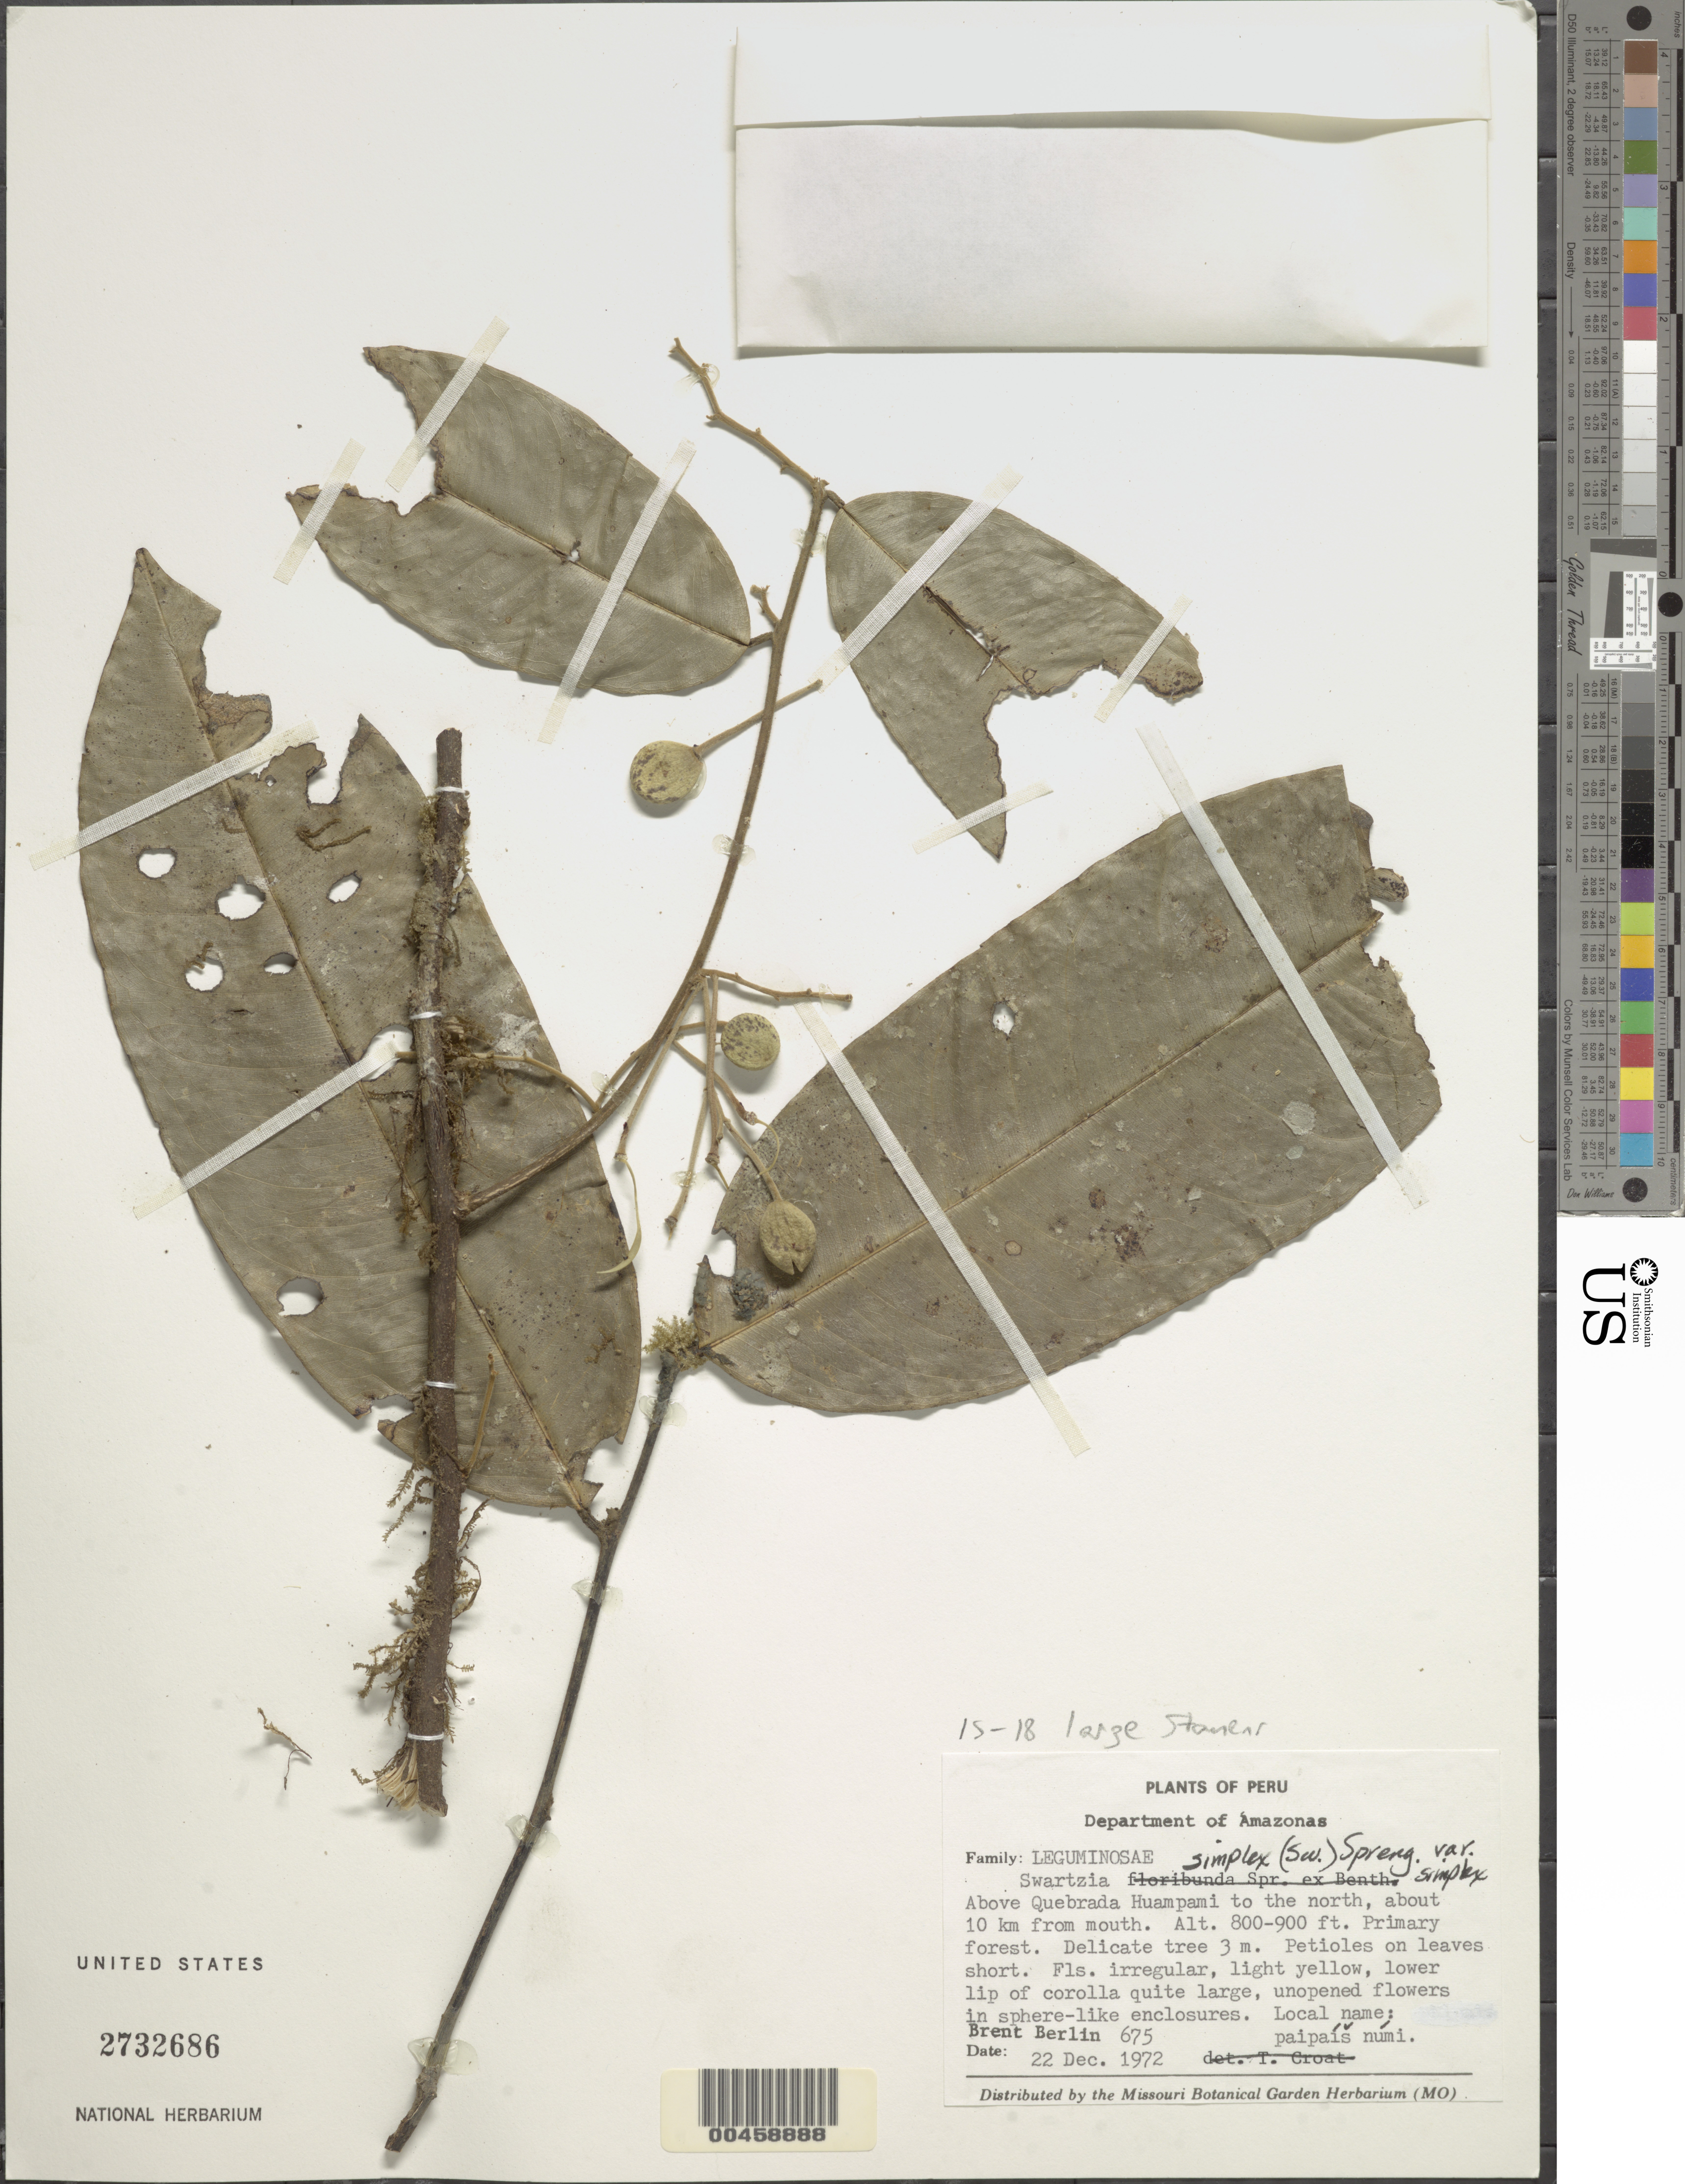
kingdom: Plantae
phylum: Tracheophyta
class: Magnoliopsida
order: Fabales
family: Fabaceae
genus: Swartzia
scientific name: Swartzia simplex var. ochnacea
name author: (DC.) R.S. Cowan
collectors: B. Berlin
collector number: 675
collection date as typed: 22 Dec 1972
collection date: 1972-12-22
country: Peru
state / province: Amazonas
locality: Quebrada Huampami to the N, above; about 10 km from the mouth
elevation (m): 800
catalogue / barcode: US 2732686